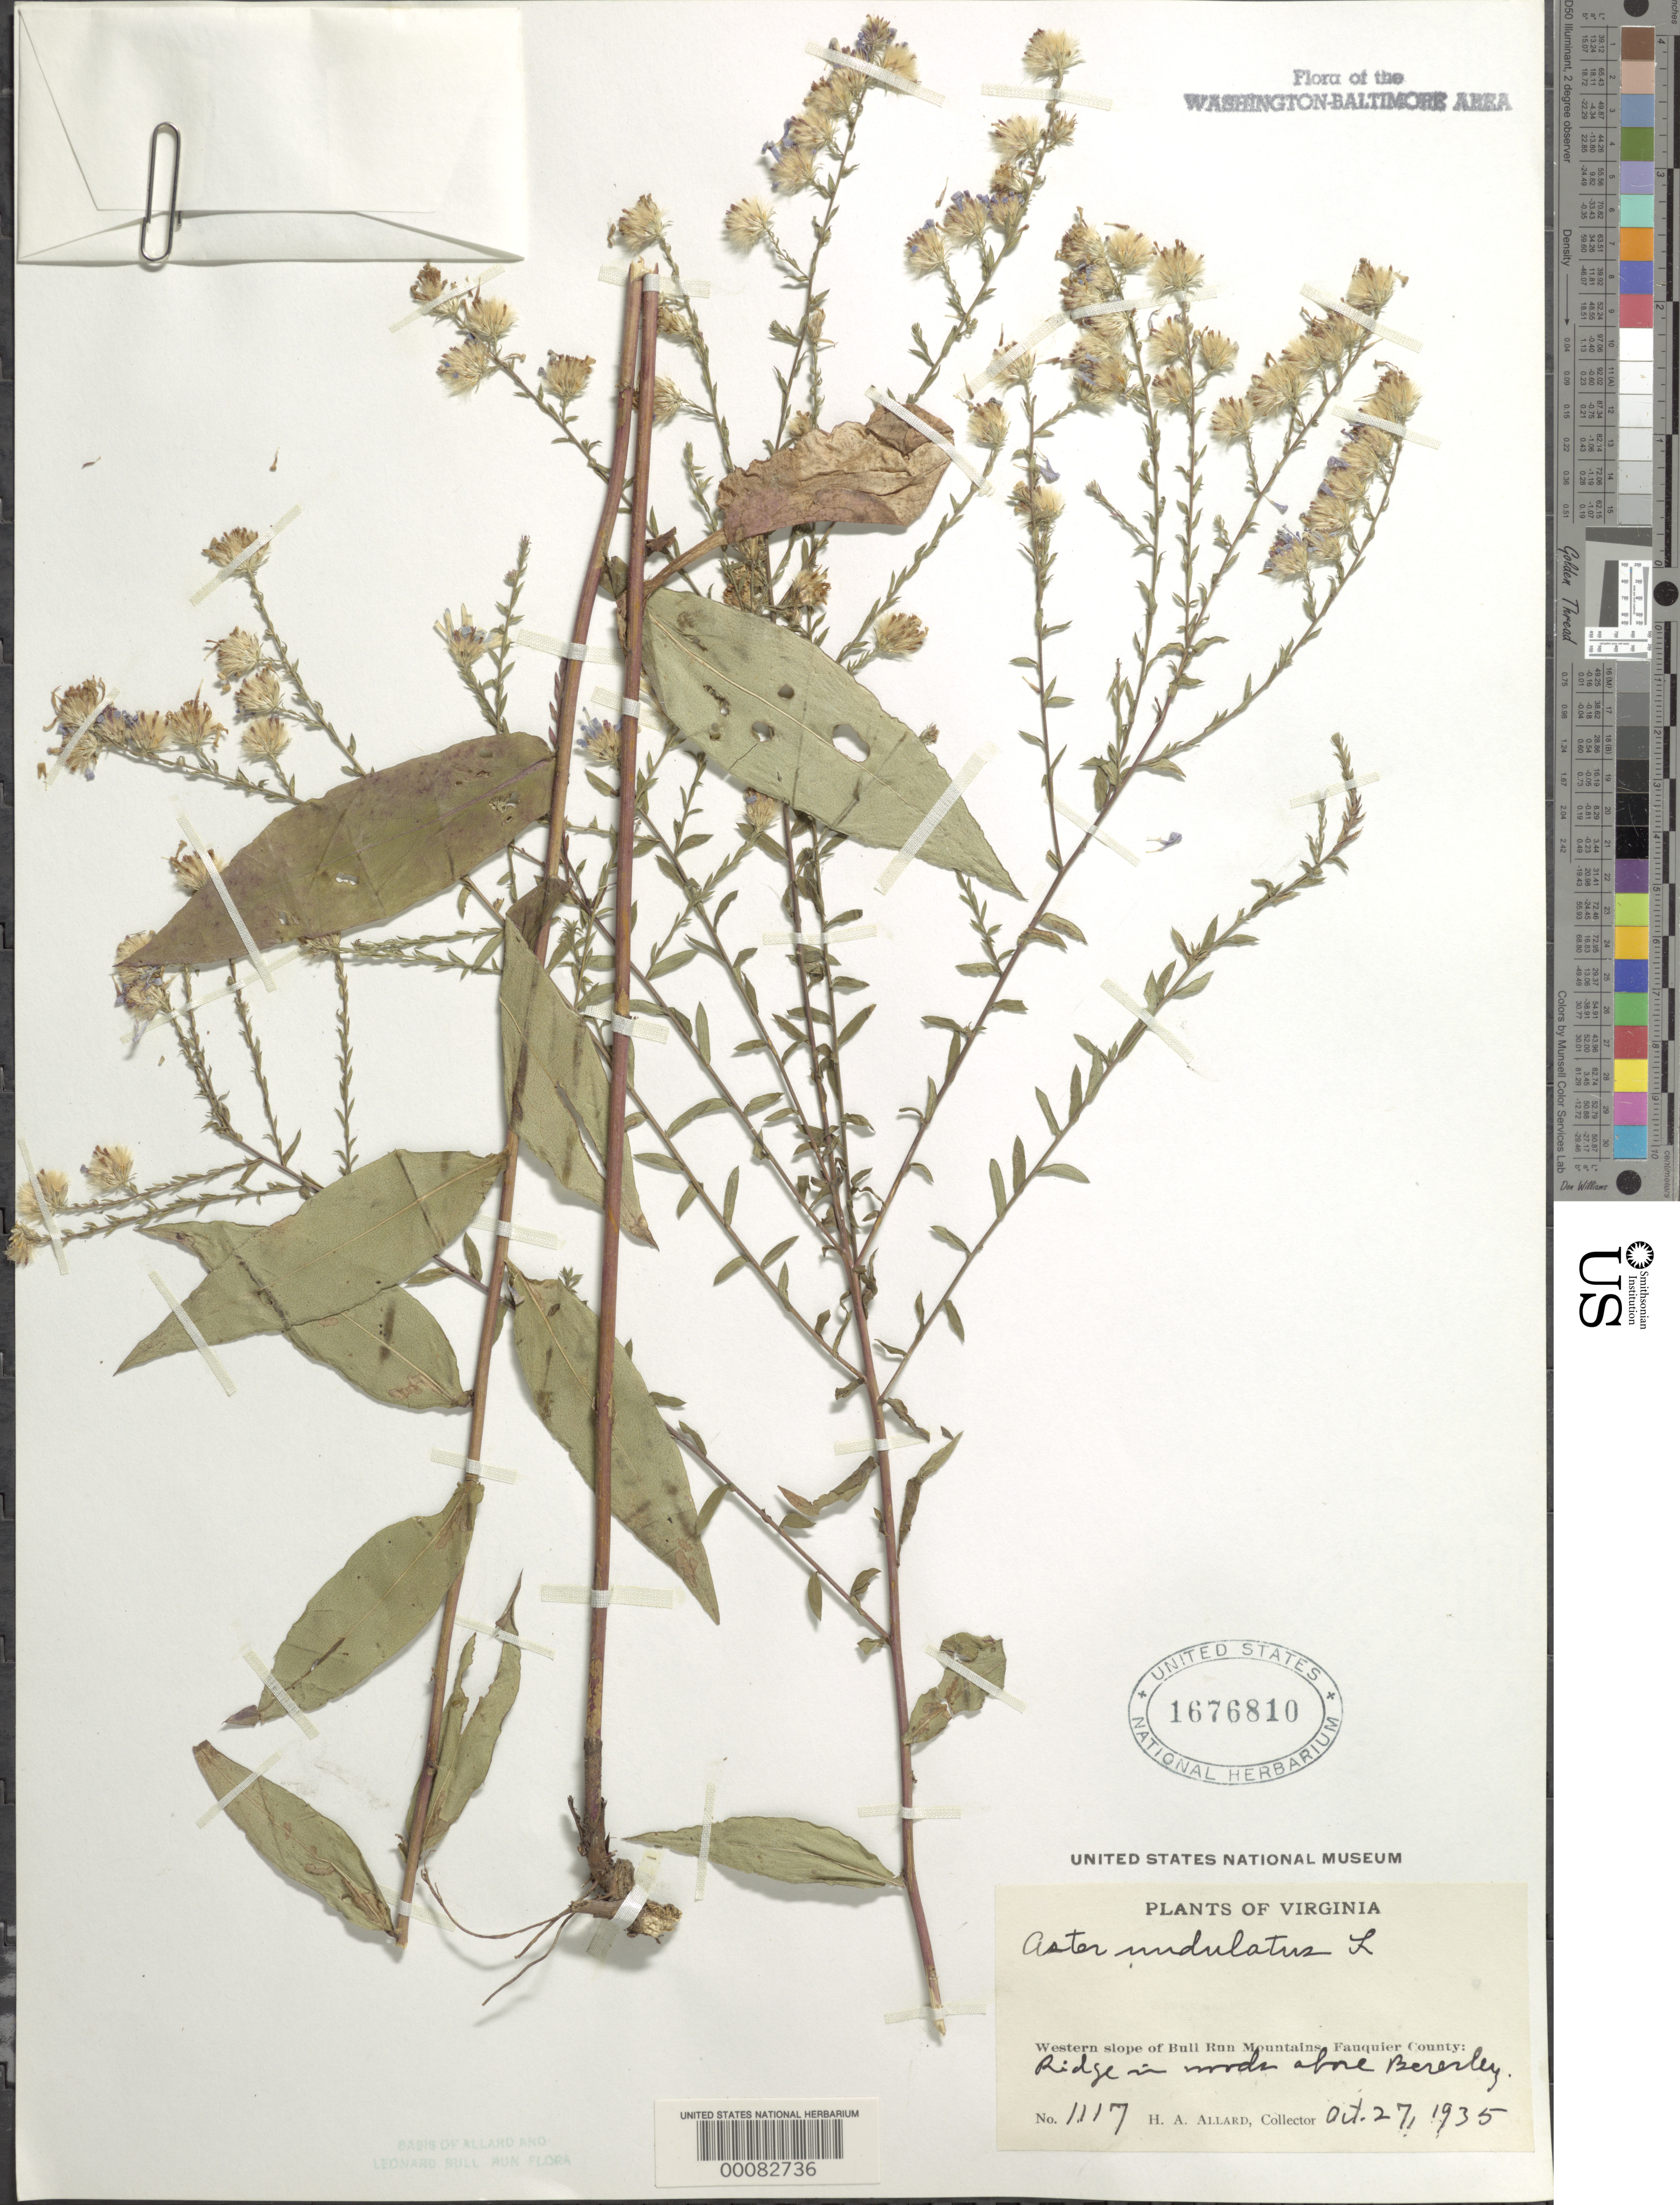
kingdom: Plantae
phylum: Tracheophyta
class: Magnoliopsida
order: Asterales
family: Asteraceae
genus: Symphyotrichum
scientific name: Symphyotrichum undulatum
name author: (L.) G.L. Nesom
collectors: H. A. Allard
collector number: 1117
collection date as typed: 27 Oct 1935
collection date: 1935-10-27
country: United States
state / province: Virginia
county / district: Fauquier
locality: Above Beverley western slope of Bull Run Mountains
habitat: Ridge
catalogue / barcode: US 1676810